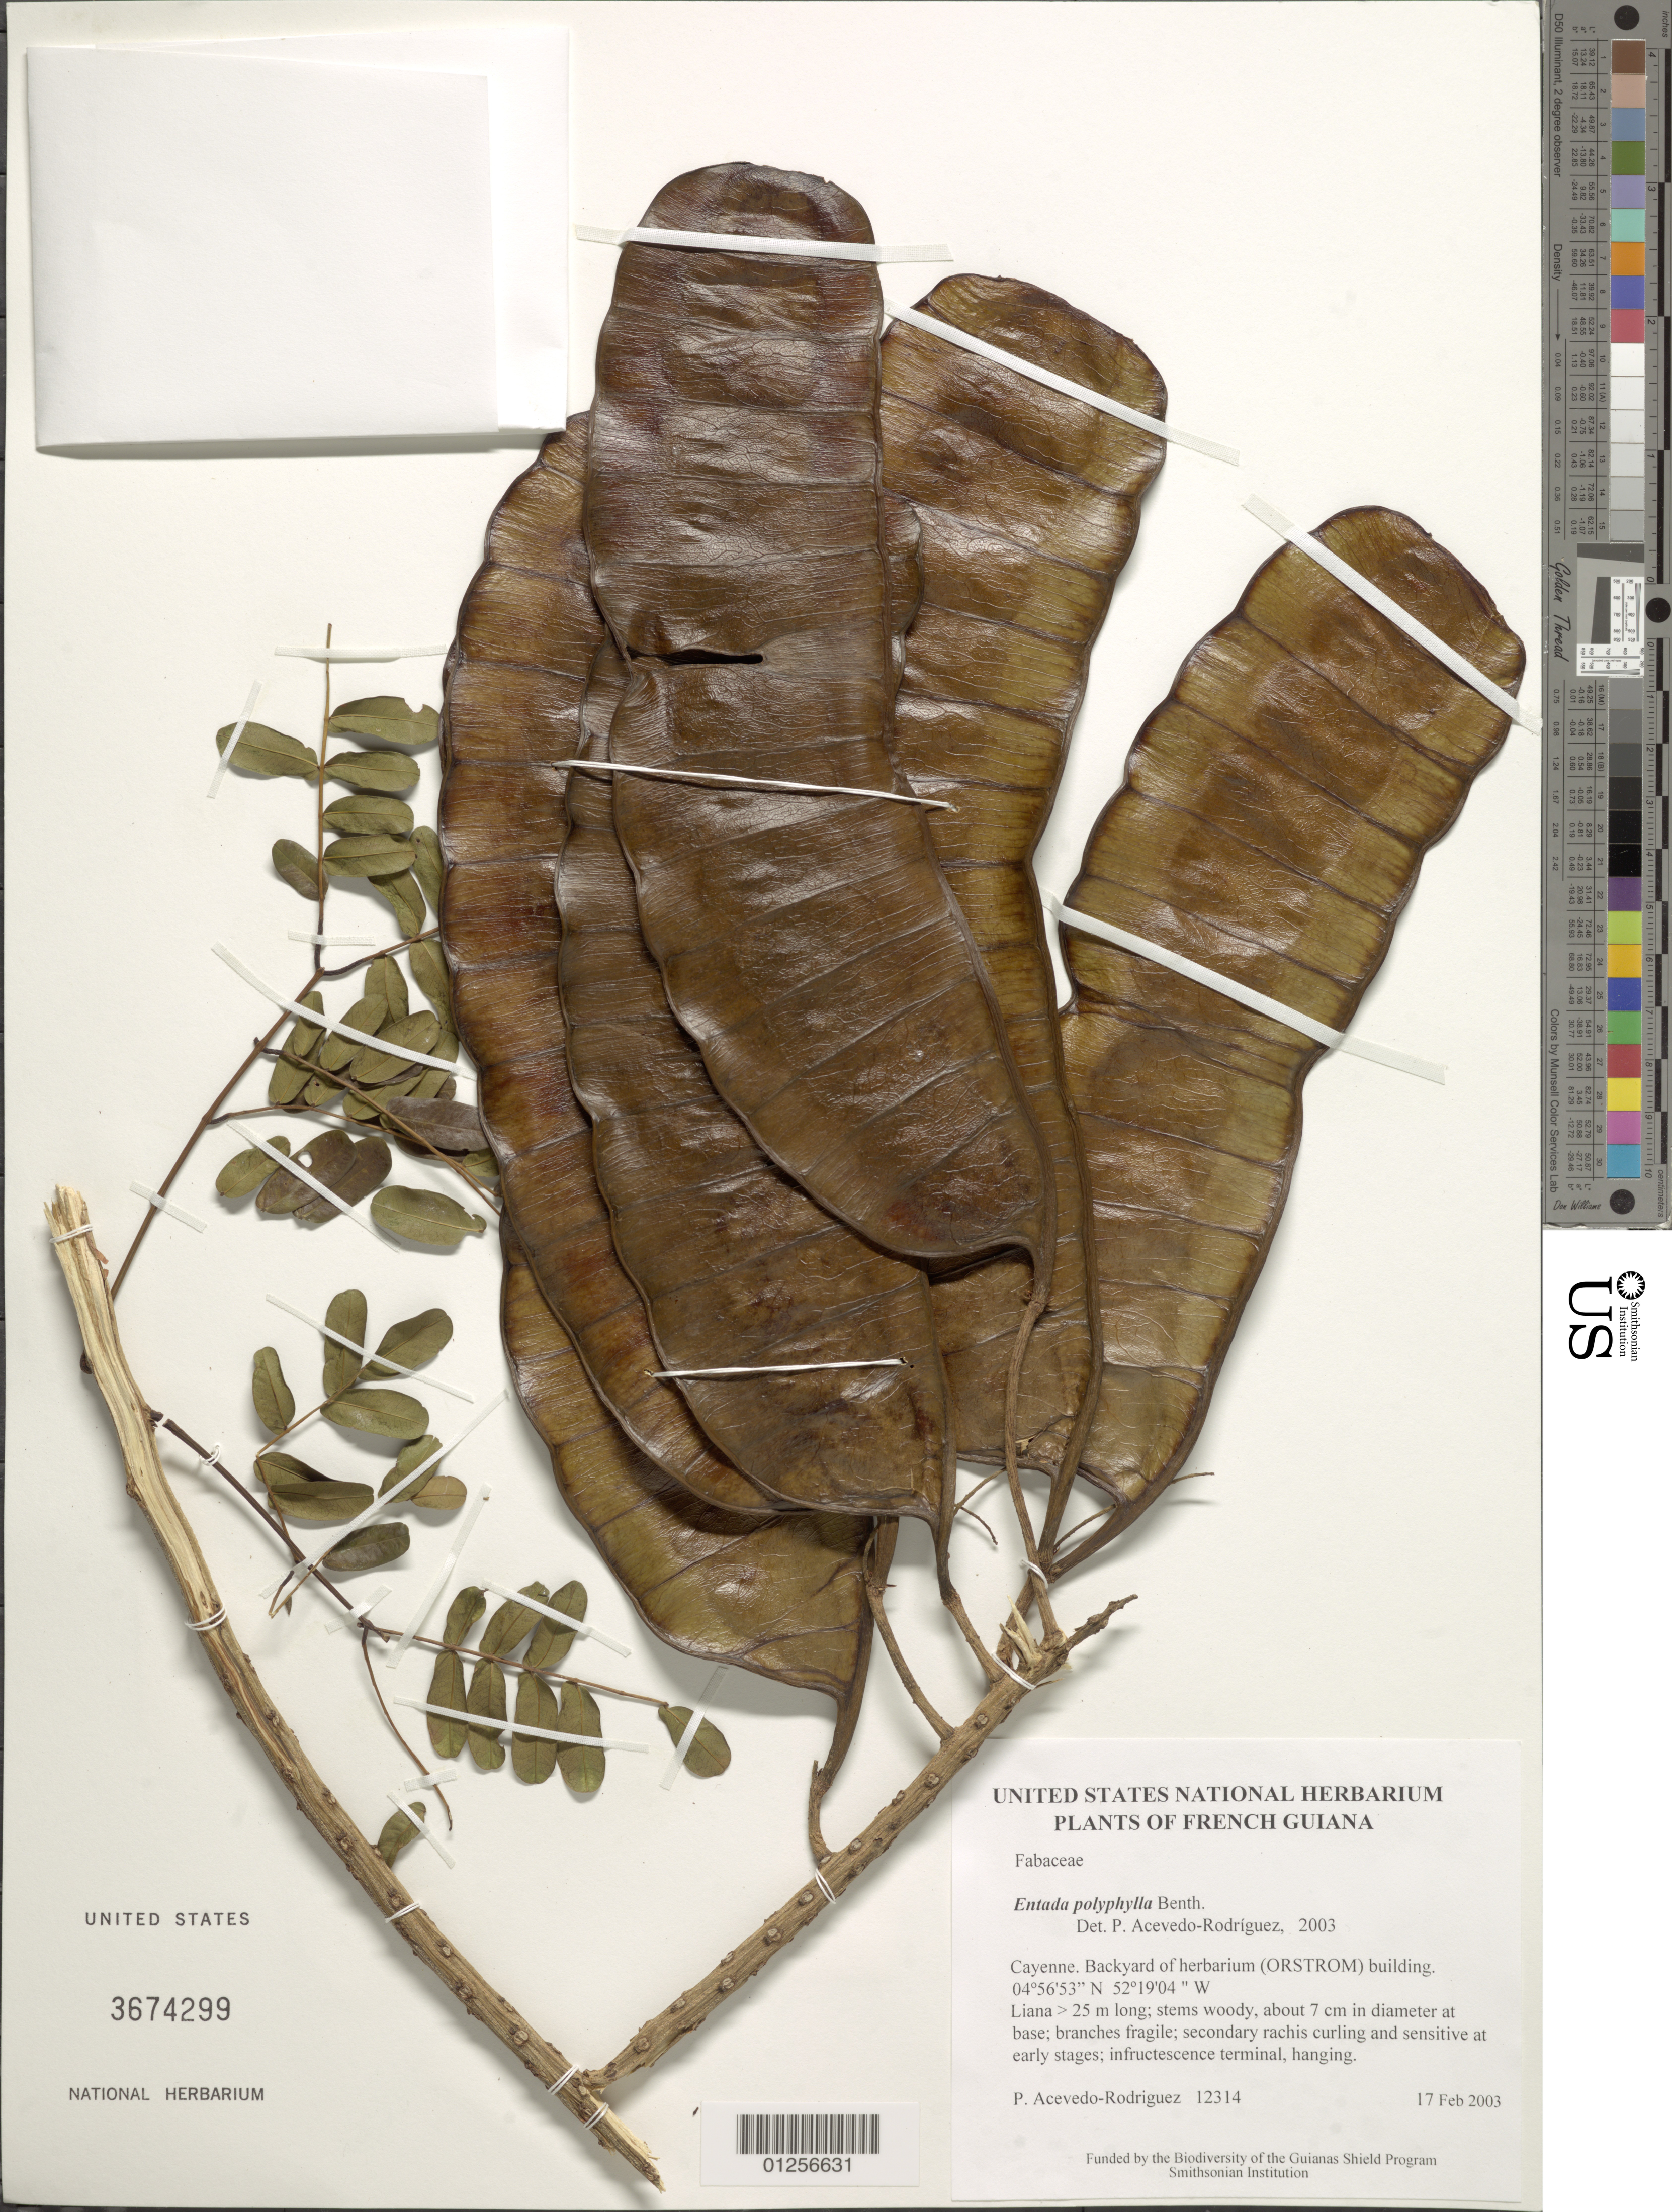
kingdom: Plantae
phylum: Tracheophyta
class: Magnoliopsida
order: Fabales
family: Fabaceae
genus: Entada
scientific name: Entada polystachya var. polyphylla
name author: (Benth.) Barneby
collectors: P. Acevedo-Rodr.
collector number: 12314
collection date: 2003-02-17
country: French Guiana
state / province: Cayenne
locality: Cayenne. Backyard of herbarium (ORSTROM) building.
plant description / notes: NY, K, MO, US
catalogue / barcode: US 3674299